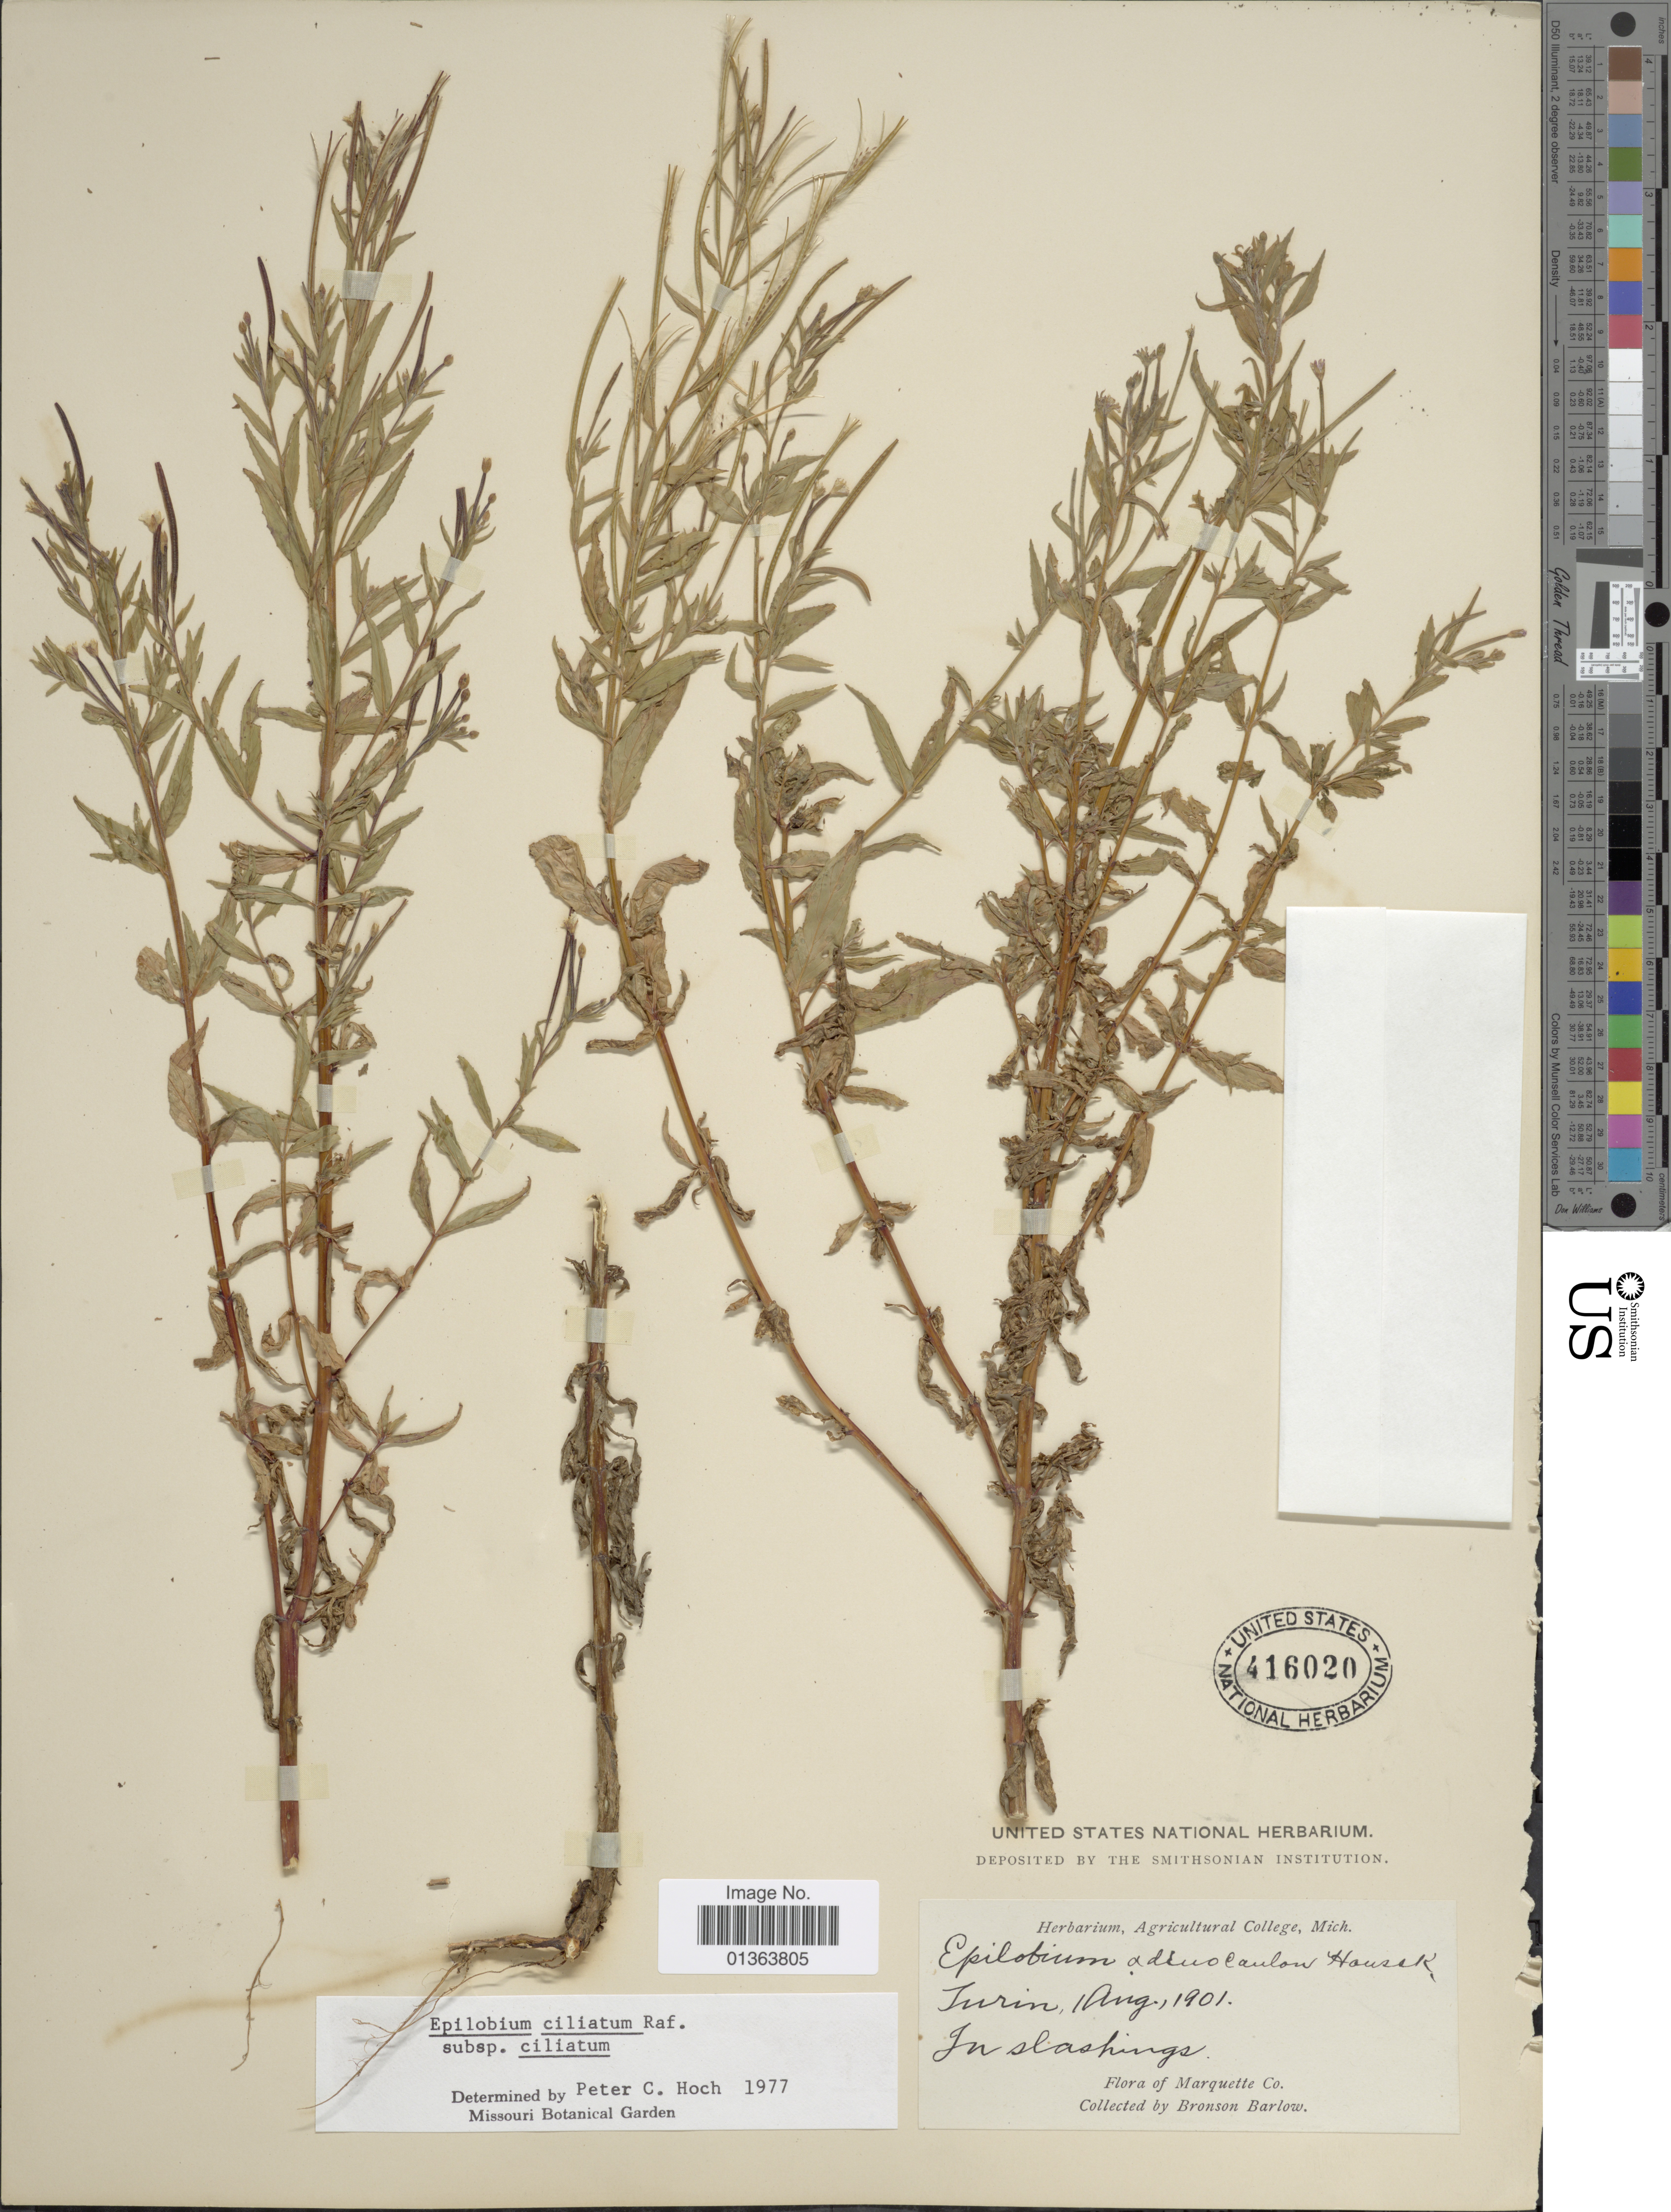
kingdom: Plantae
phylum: Tracheophyta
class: Magnoliopsida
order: Myrtales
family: Onagraceae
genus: Epilobium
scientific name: Epilobium ciliatum subsp. ciliatum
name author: Raf.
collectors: Barlow, B.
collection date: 1901-08-01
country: United States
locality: Jurin. Marquette Co.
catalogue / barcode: US 416020